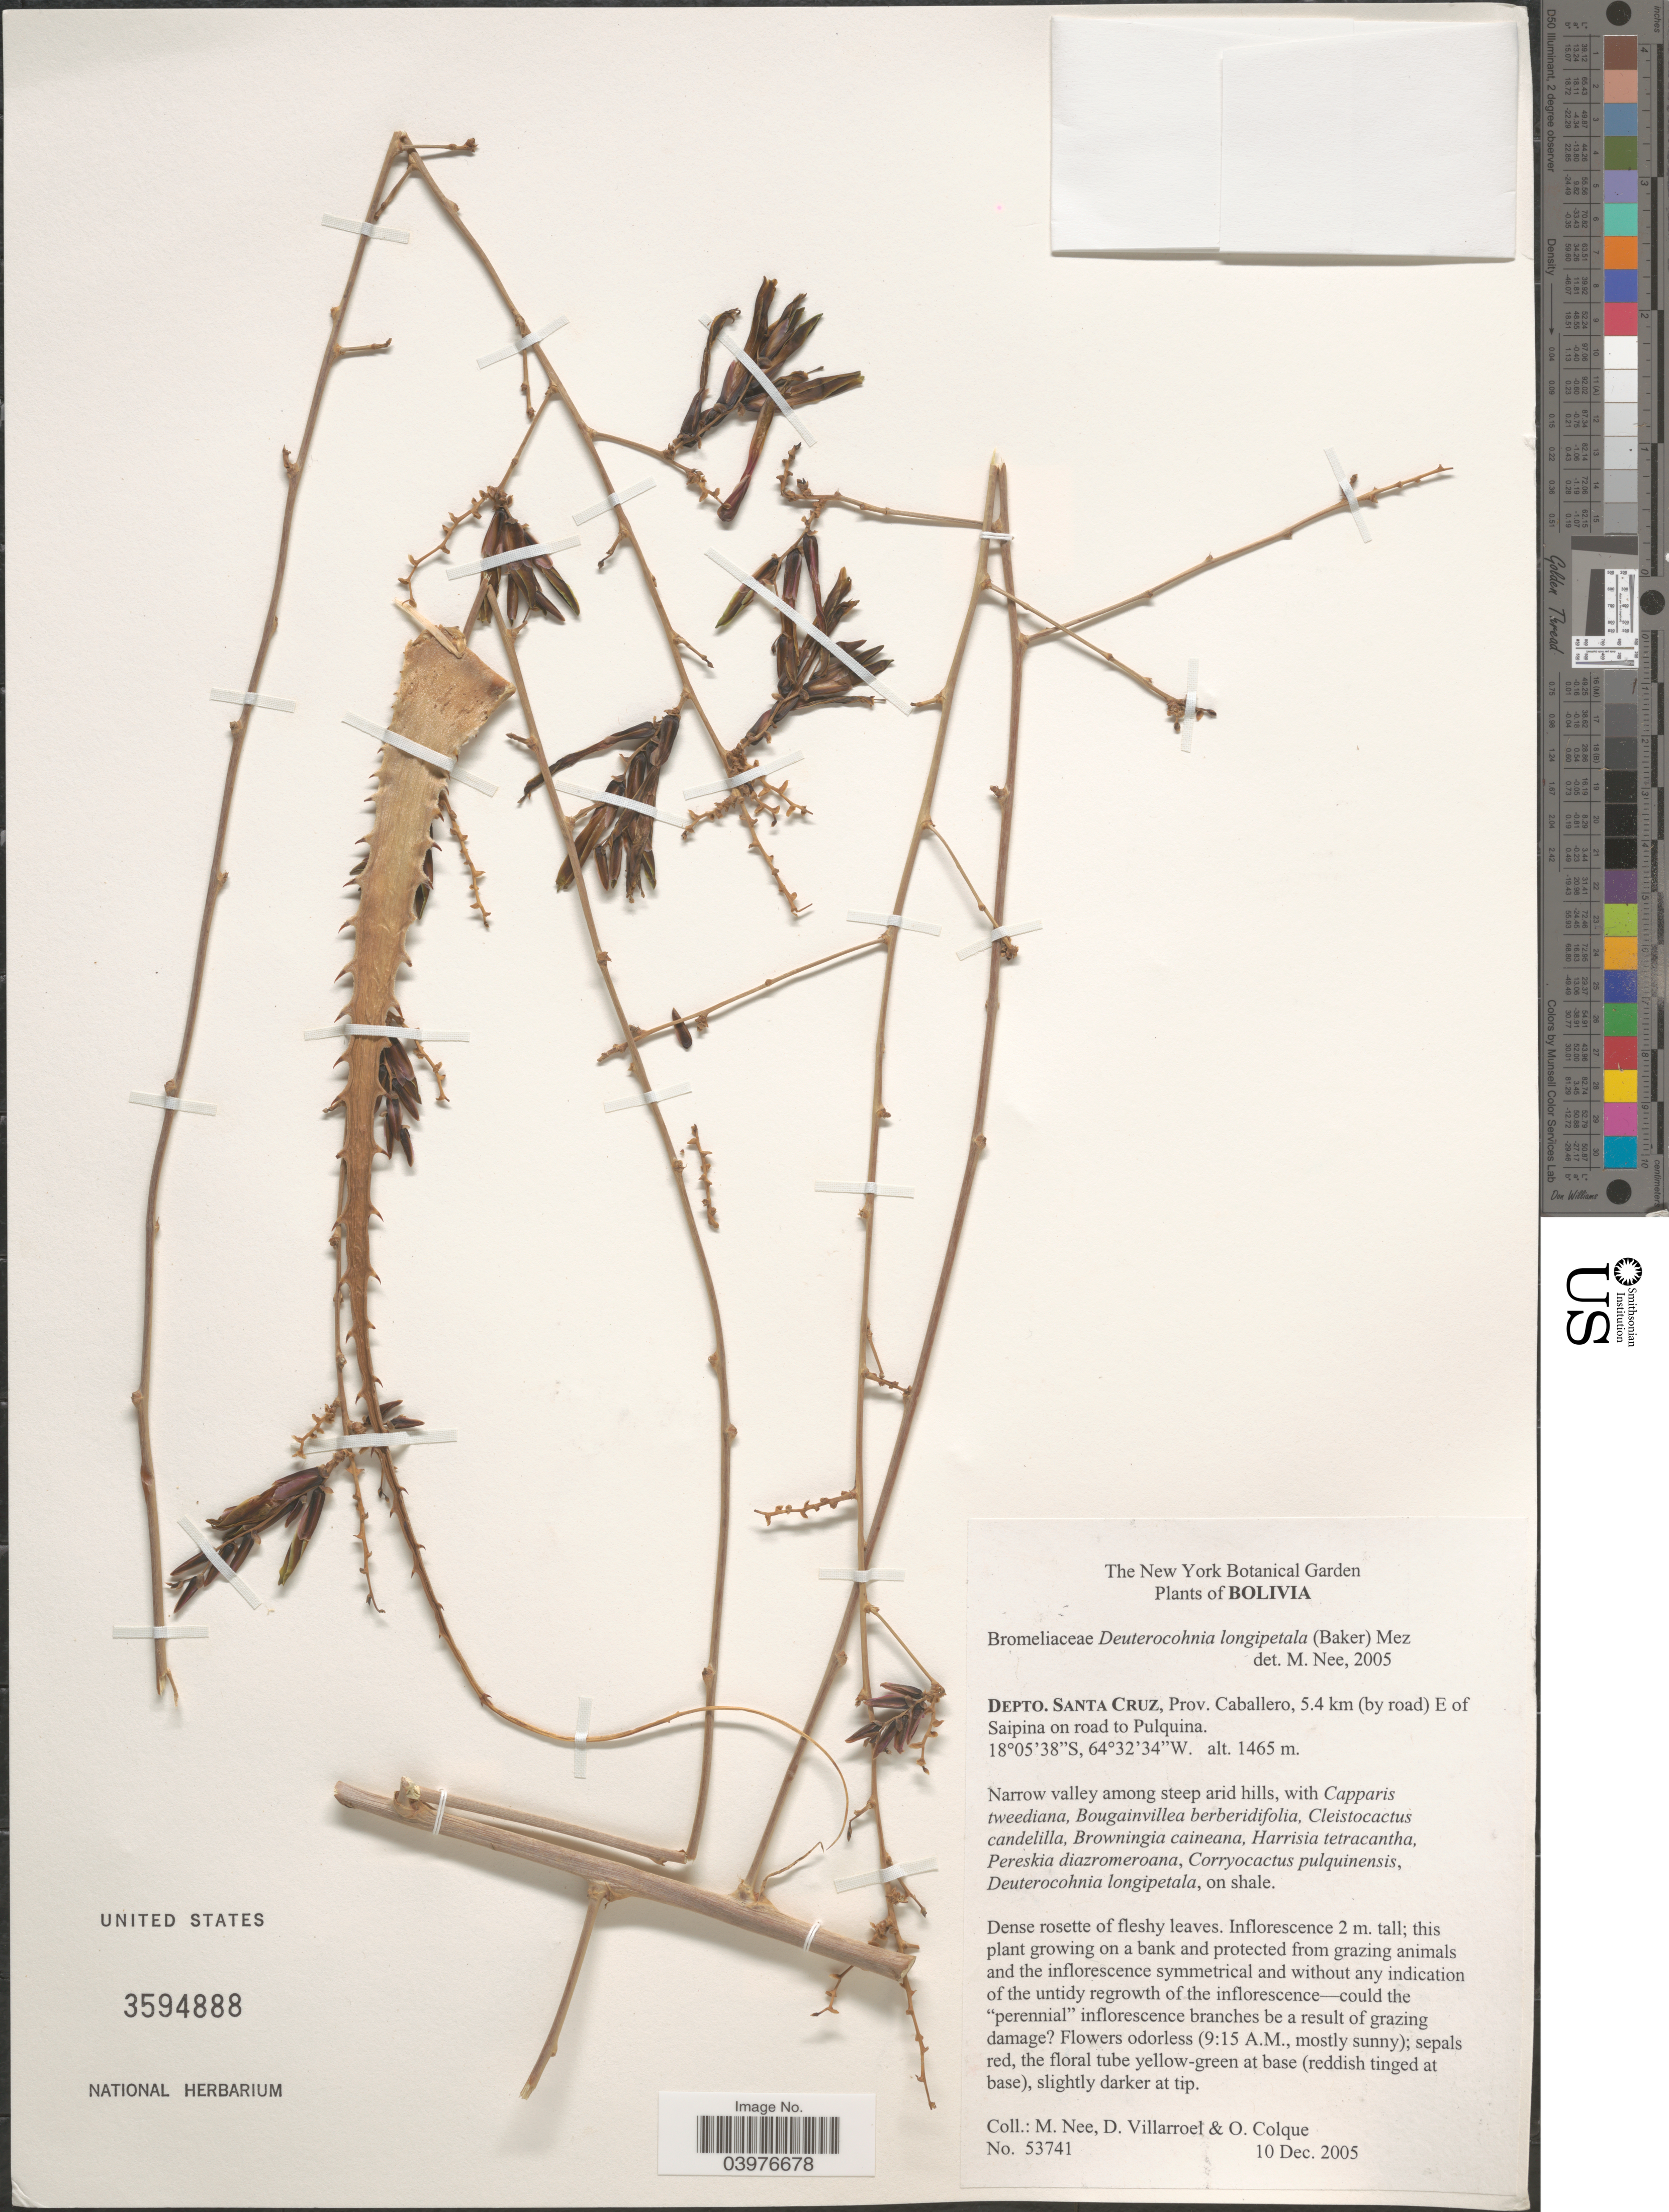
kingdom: Plantae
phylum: Tracheophyta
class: Liliopsida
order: Poales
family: Bromeliaceae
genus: Deuterocohnia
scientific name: Deuterocohnia longipetala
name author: (Baker) Mez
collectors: M. Nee, D. Villarroel & O. Colque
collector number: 53741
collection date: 2005-12-10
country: Bolivia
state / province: Santa Cruz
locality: Depto. Santa Cruz, Prov. Caballero, 5.4 km (by road) E of Saipina on road to Pulquina.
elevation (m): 1465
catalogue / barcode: US 3594888